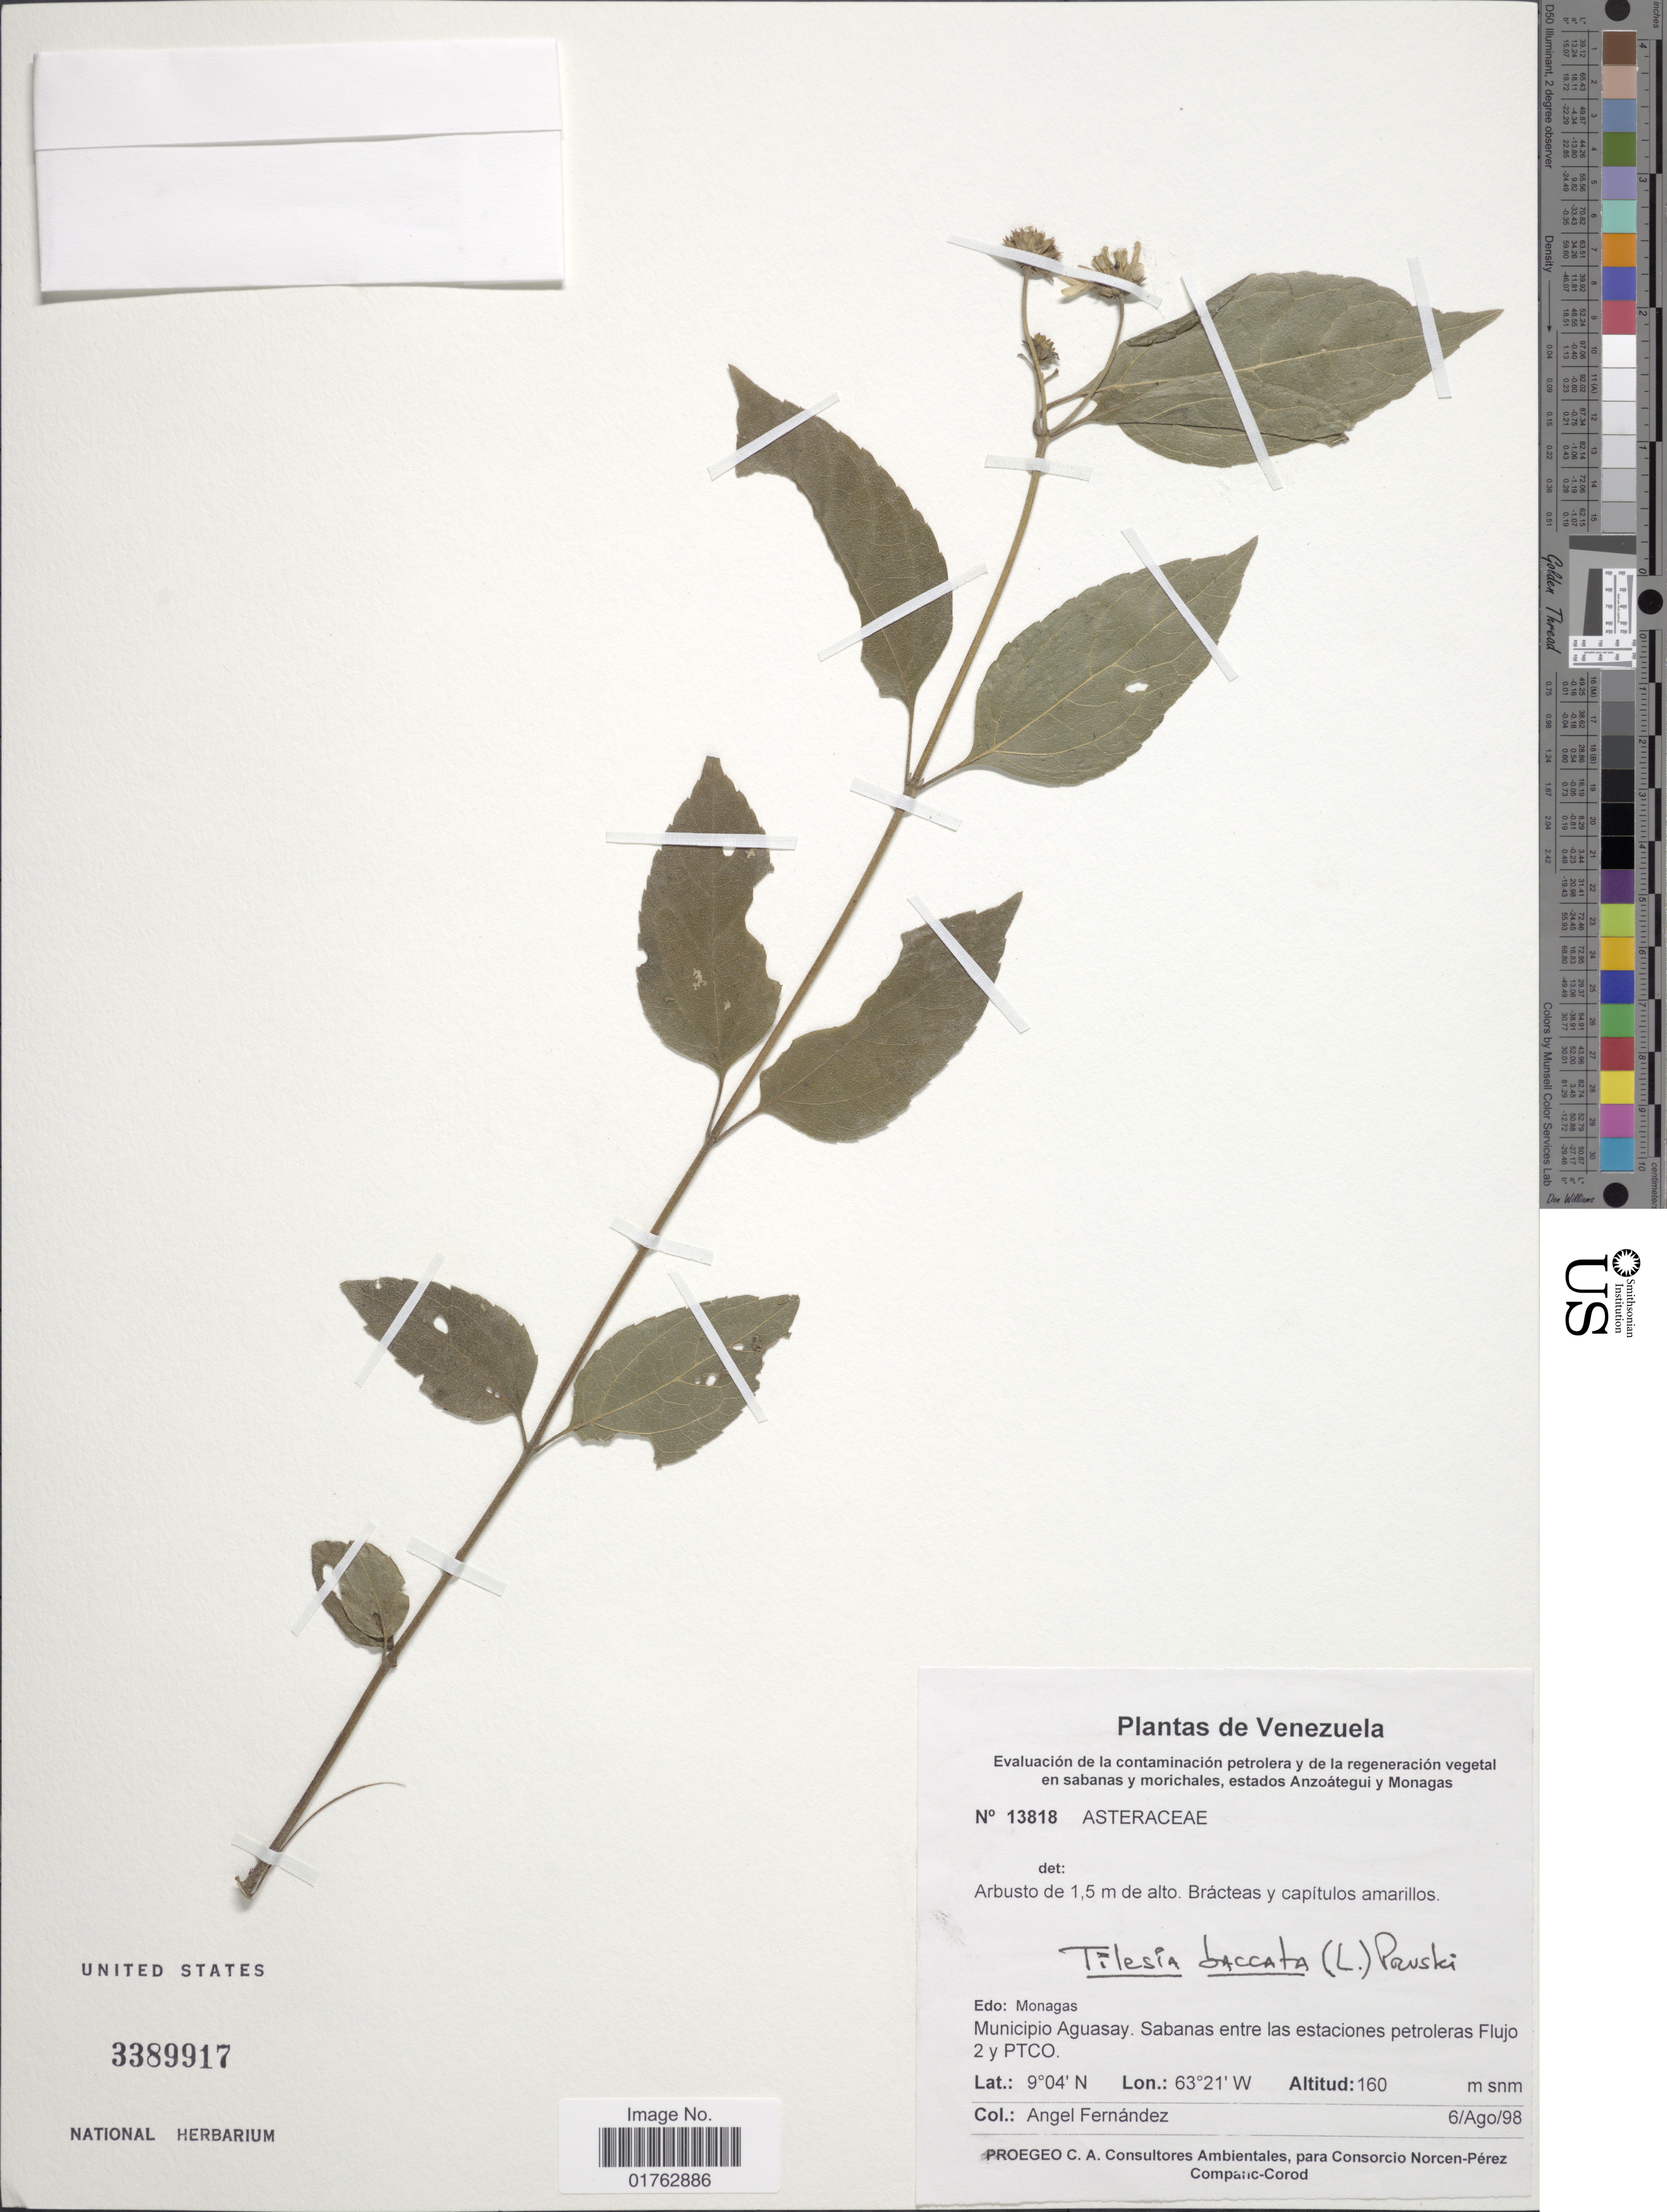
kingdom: Plantae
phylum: Tracheophyta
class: Magnoliopsida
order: Asterales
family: Asteraceae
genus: Wulffia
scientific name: Wulffia baccata var. baccata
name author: (L.) Kuntze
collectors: Á. Fernández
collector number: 13818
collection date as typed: Transcribed d/m/y: 6/8/98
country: Venezuela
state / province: Monagas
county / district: Aguasay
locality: Municipio Aguasay, Sabanas entre las estaciones petroleras Flujo 2 y Ptco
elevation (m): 160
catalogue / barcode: US 3389917